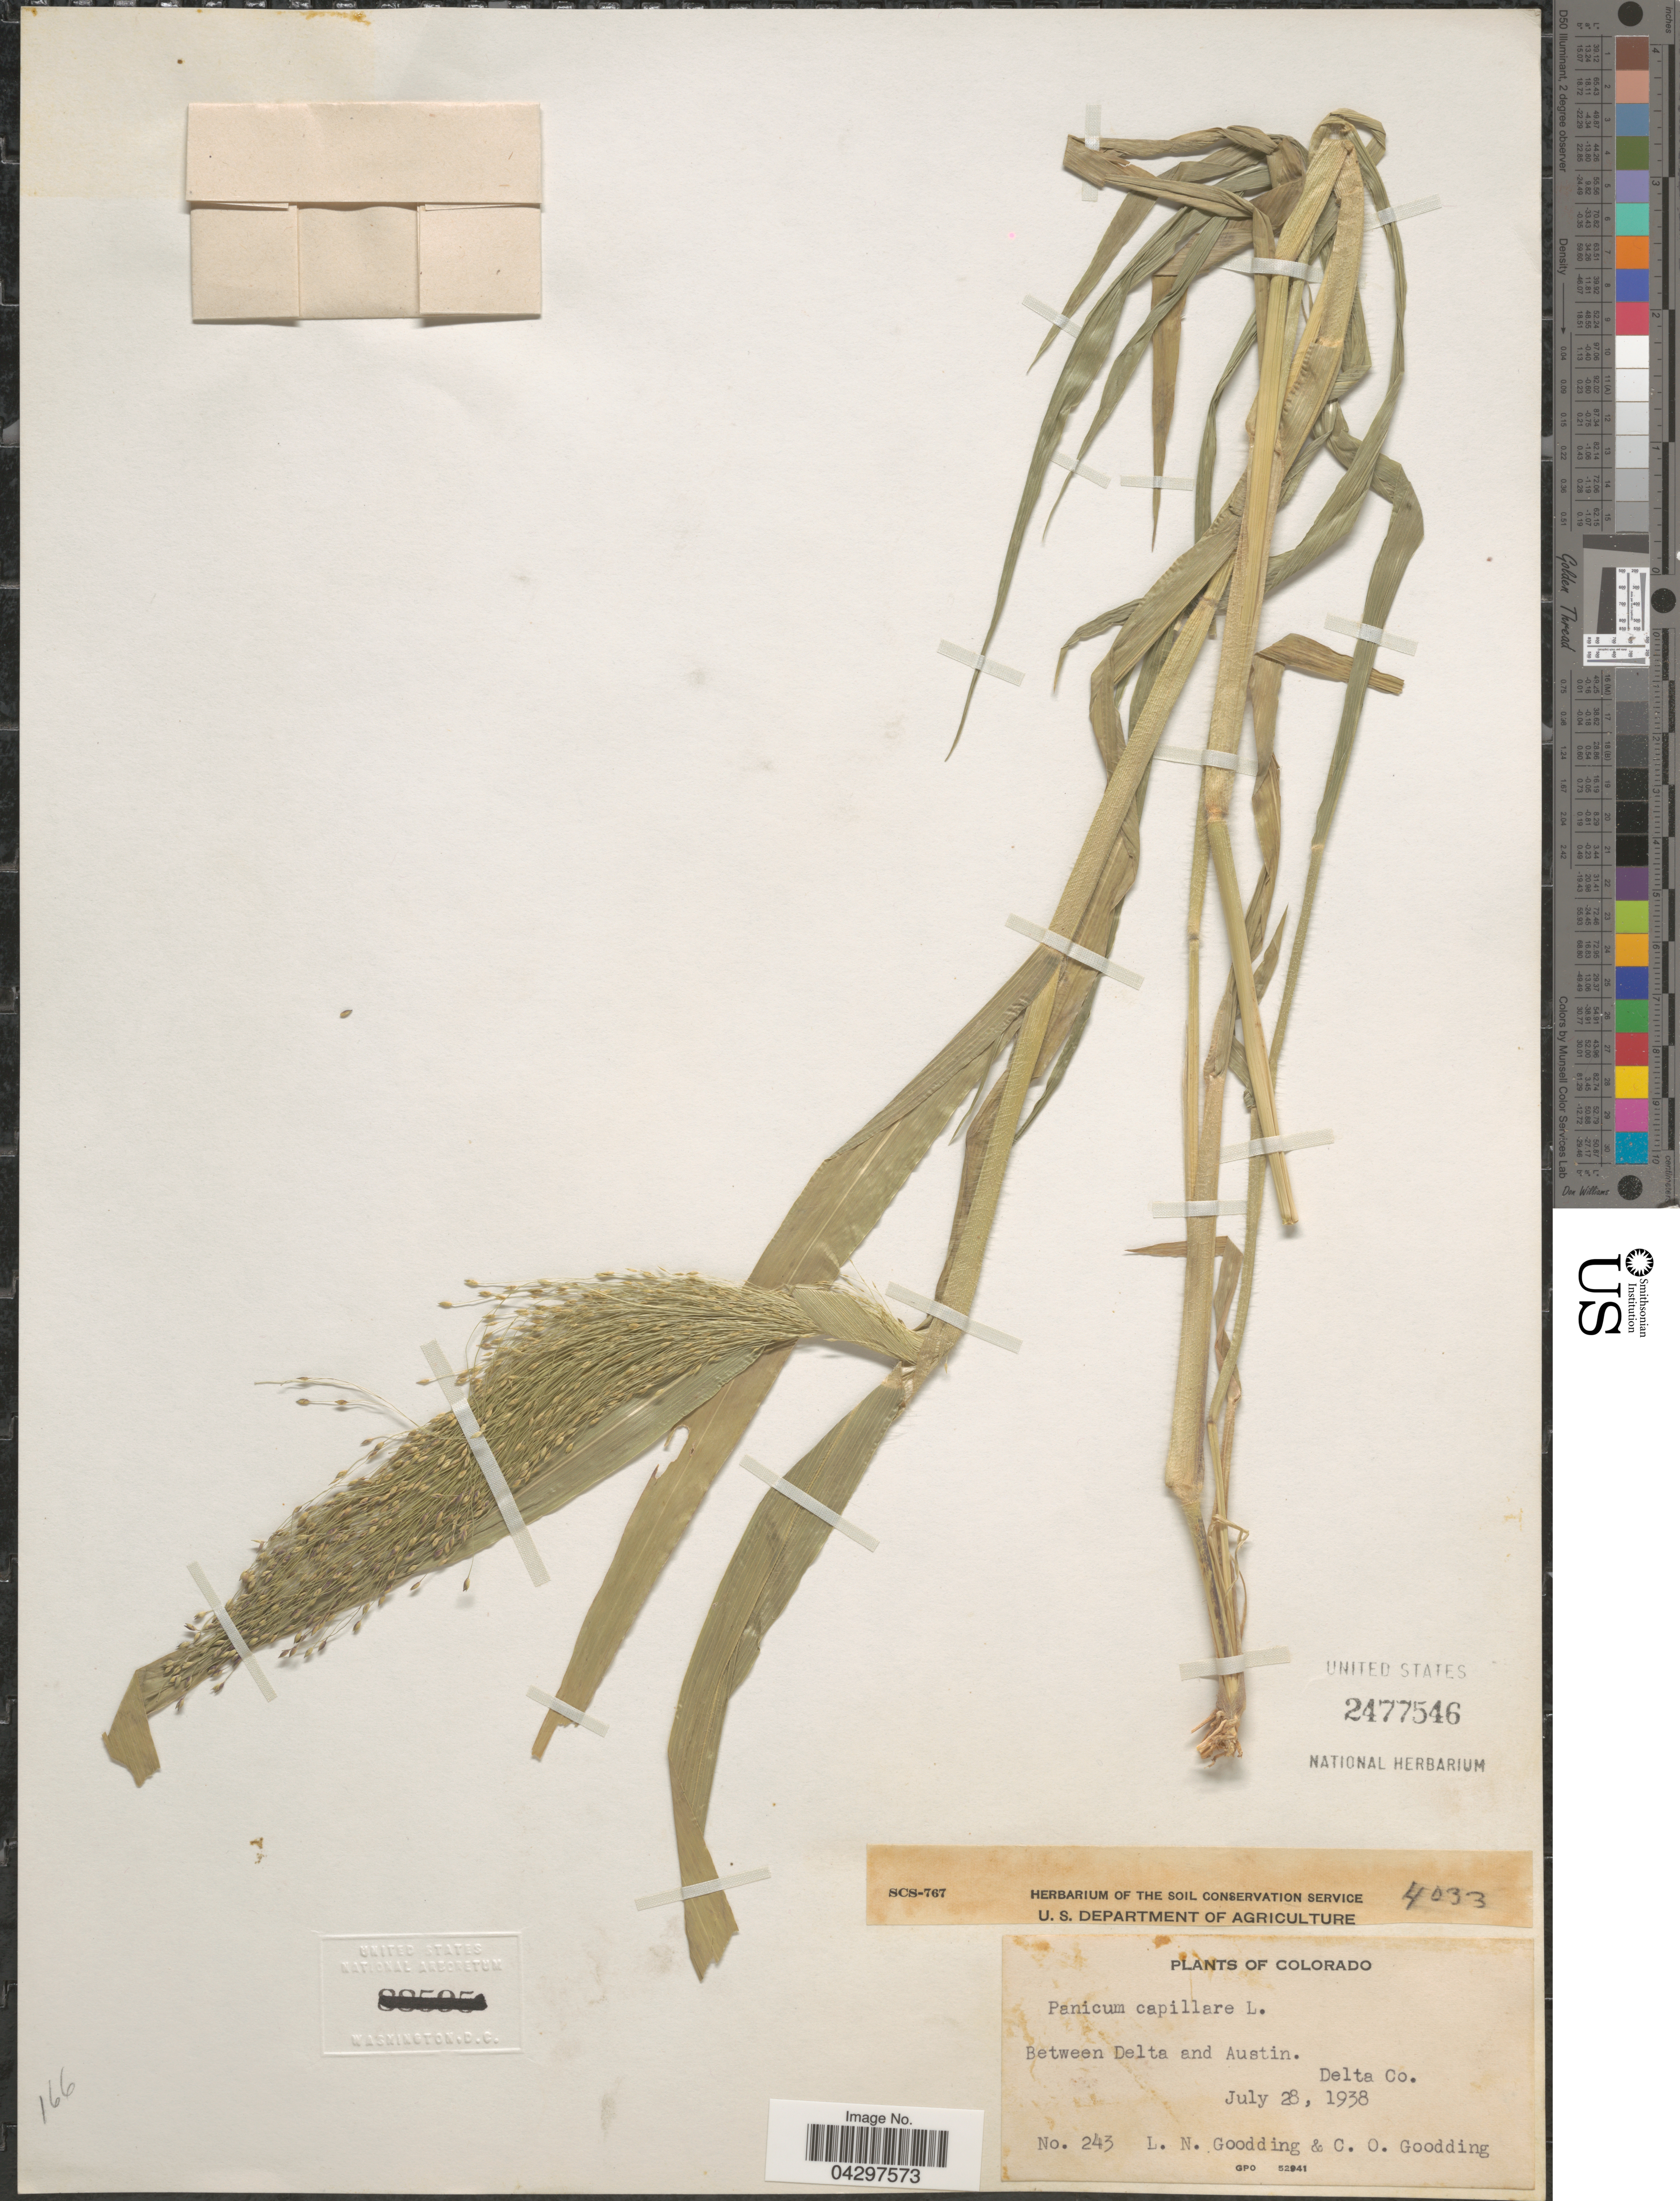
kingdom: Plantae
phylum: Tracheophyta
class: Liliopsida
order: Poales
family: Poaceae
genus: Panicum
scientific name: Panicum capillare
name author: L.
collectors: L. N. Goodding & C. Goodding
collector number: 243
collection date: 1938-07-28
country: United States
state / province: Colorado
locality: Between Delta and Austin. Delta Co.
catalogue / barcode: US 2477546